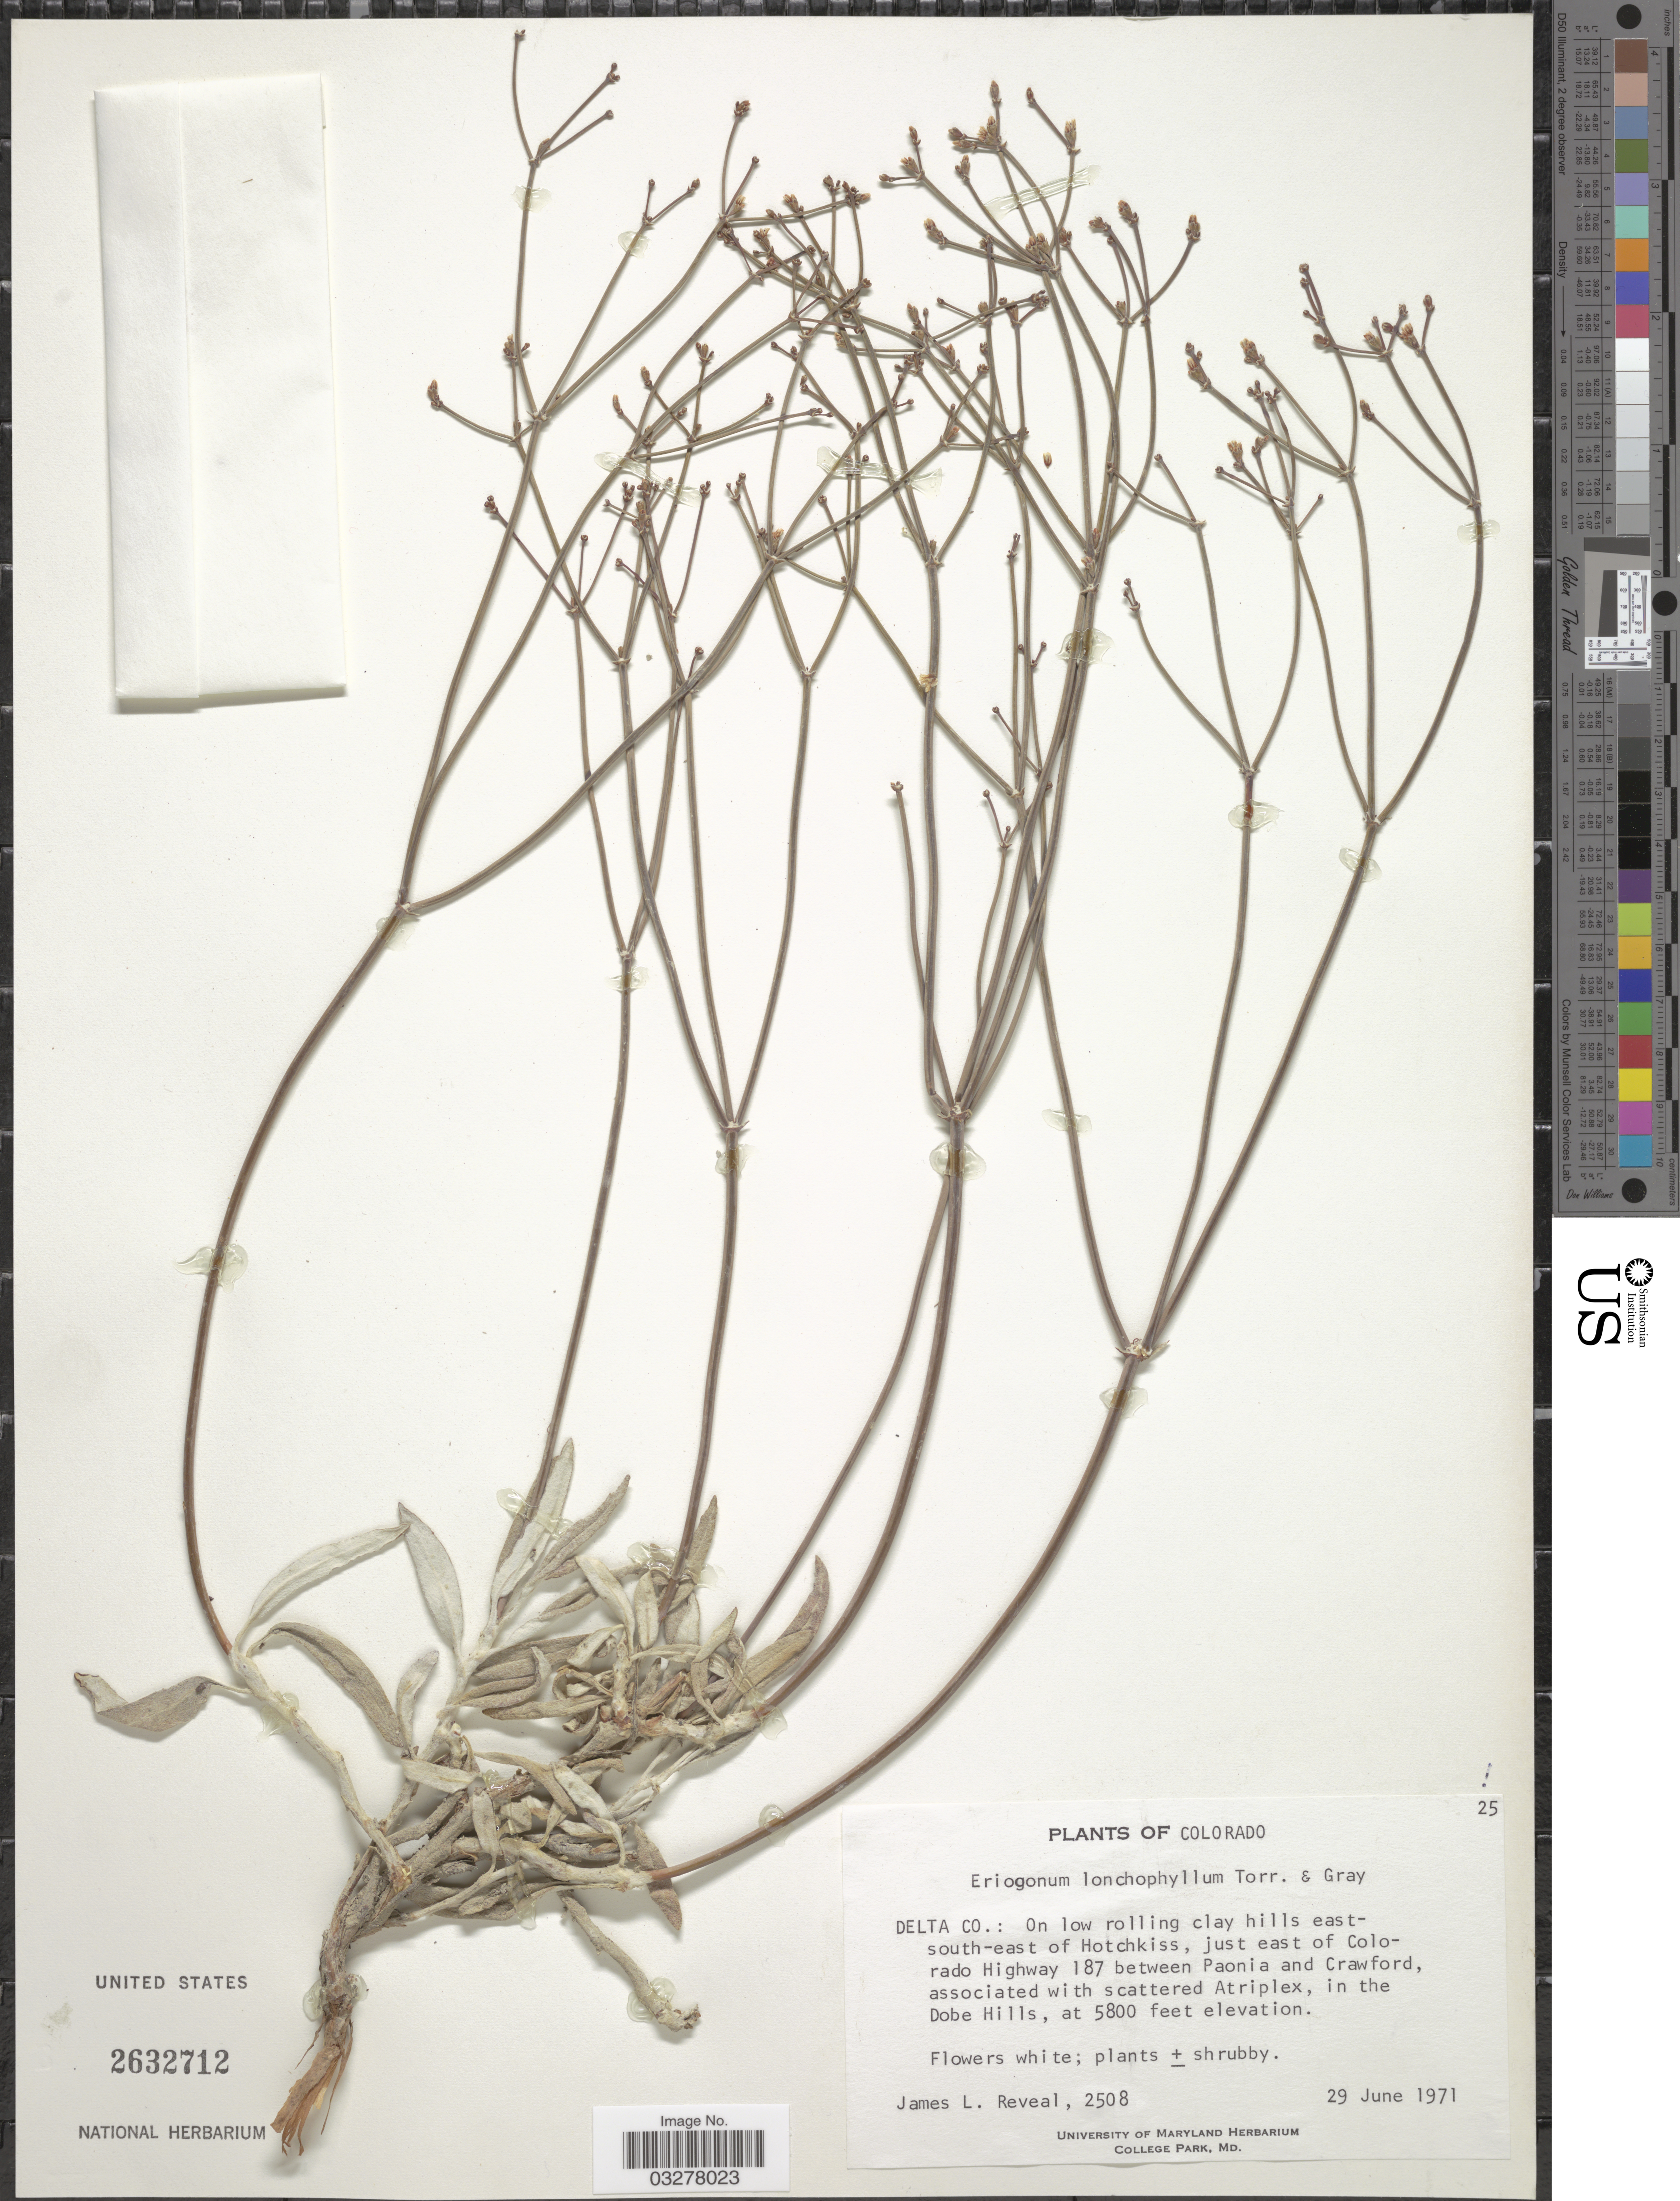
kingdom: Plantae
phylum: Tracheophyta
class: Magnoliopsida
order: Caryophyllales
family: Polygonaceae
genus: Eriogonum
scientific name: Eriogonum lonchophyllum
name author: Torr. & A. Gray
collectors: J. L. Reveal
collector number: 2508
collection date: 1971-06-29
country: United States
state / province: Colorado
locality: Delta Co.: Hills east-south-east of Hotchkiss, just east of Colorado Highway 187 between Paonia and Crawford, in the Dobe Hills.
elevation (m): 1768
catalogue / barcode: US 2632712